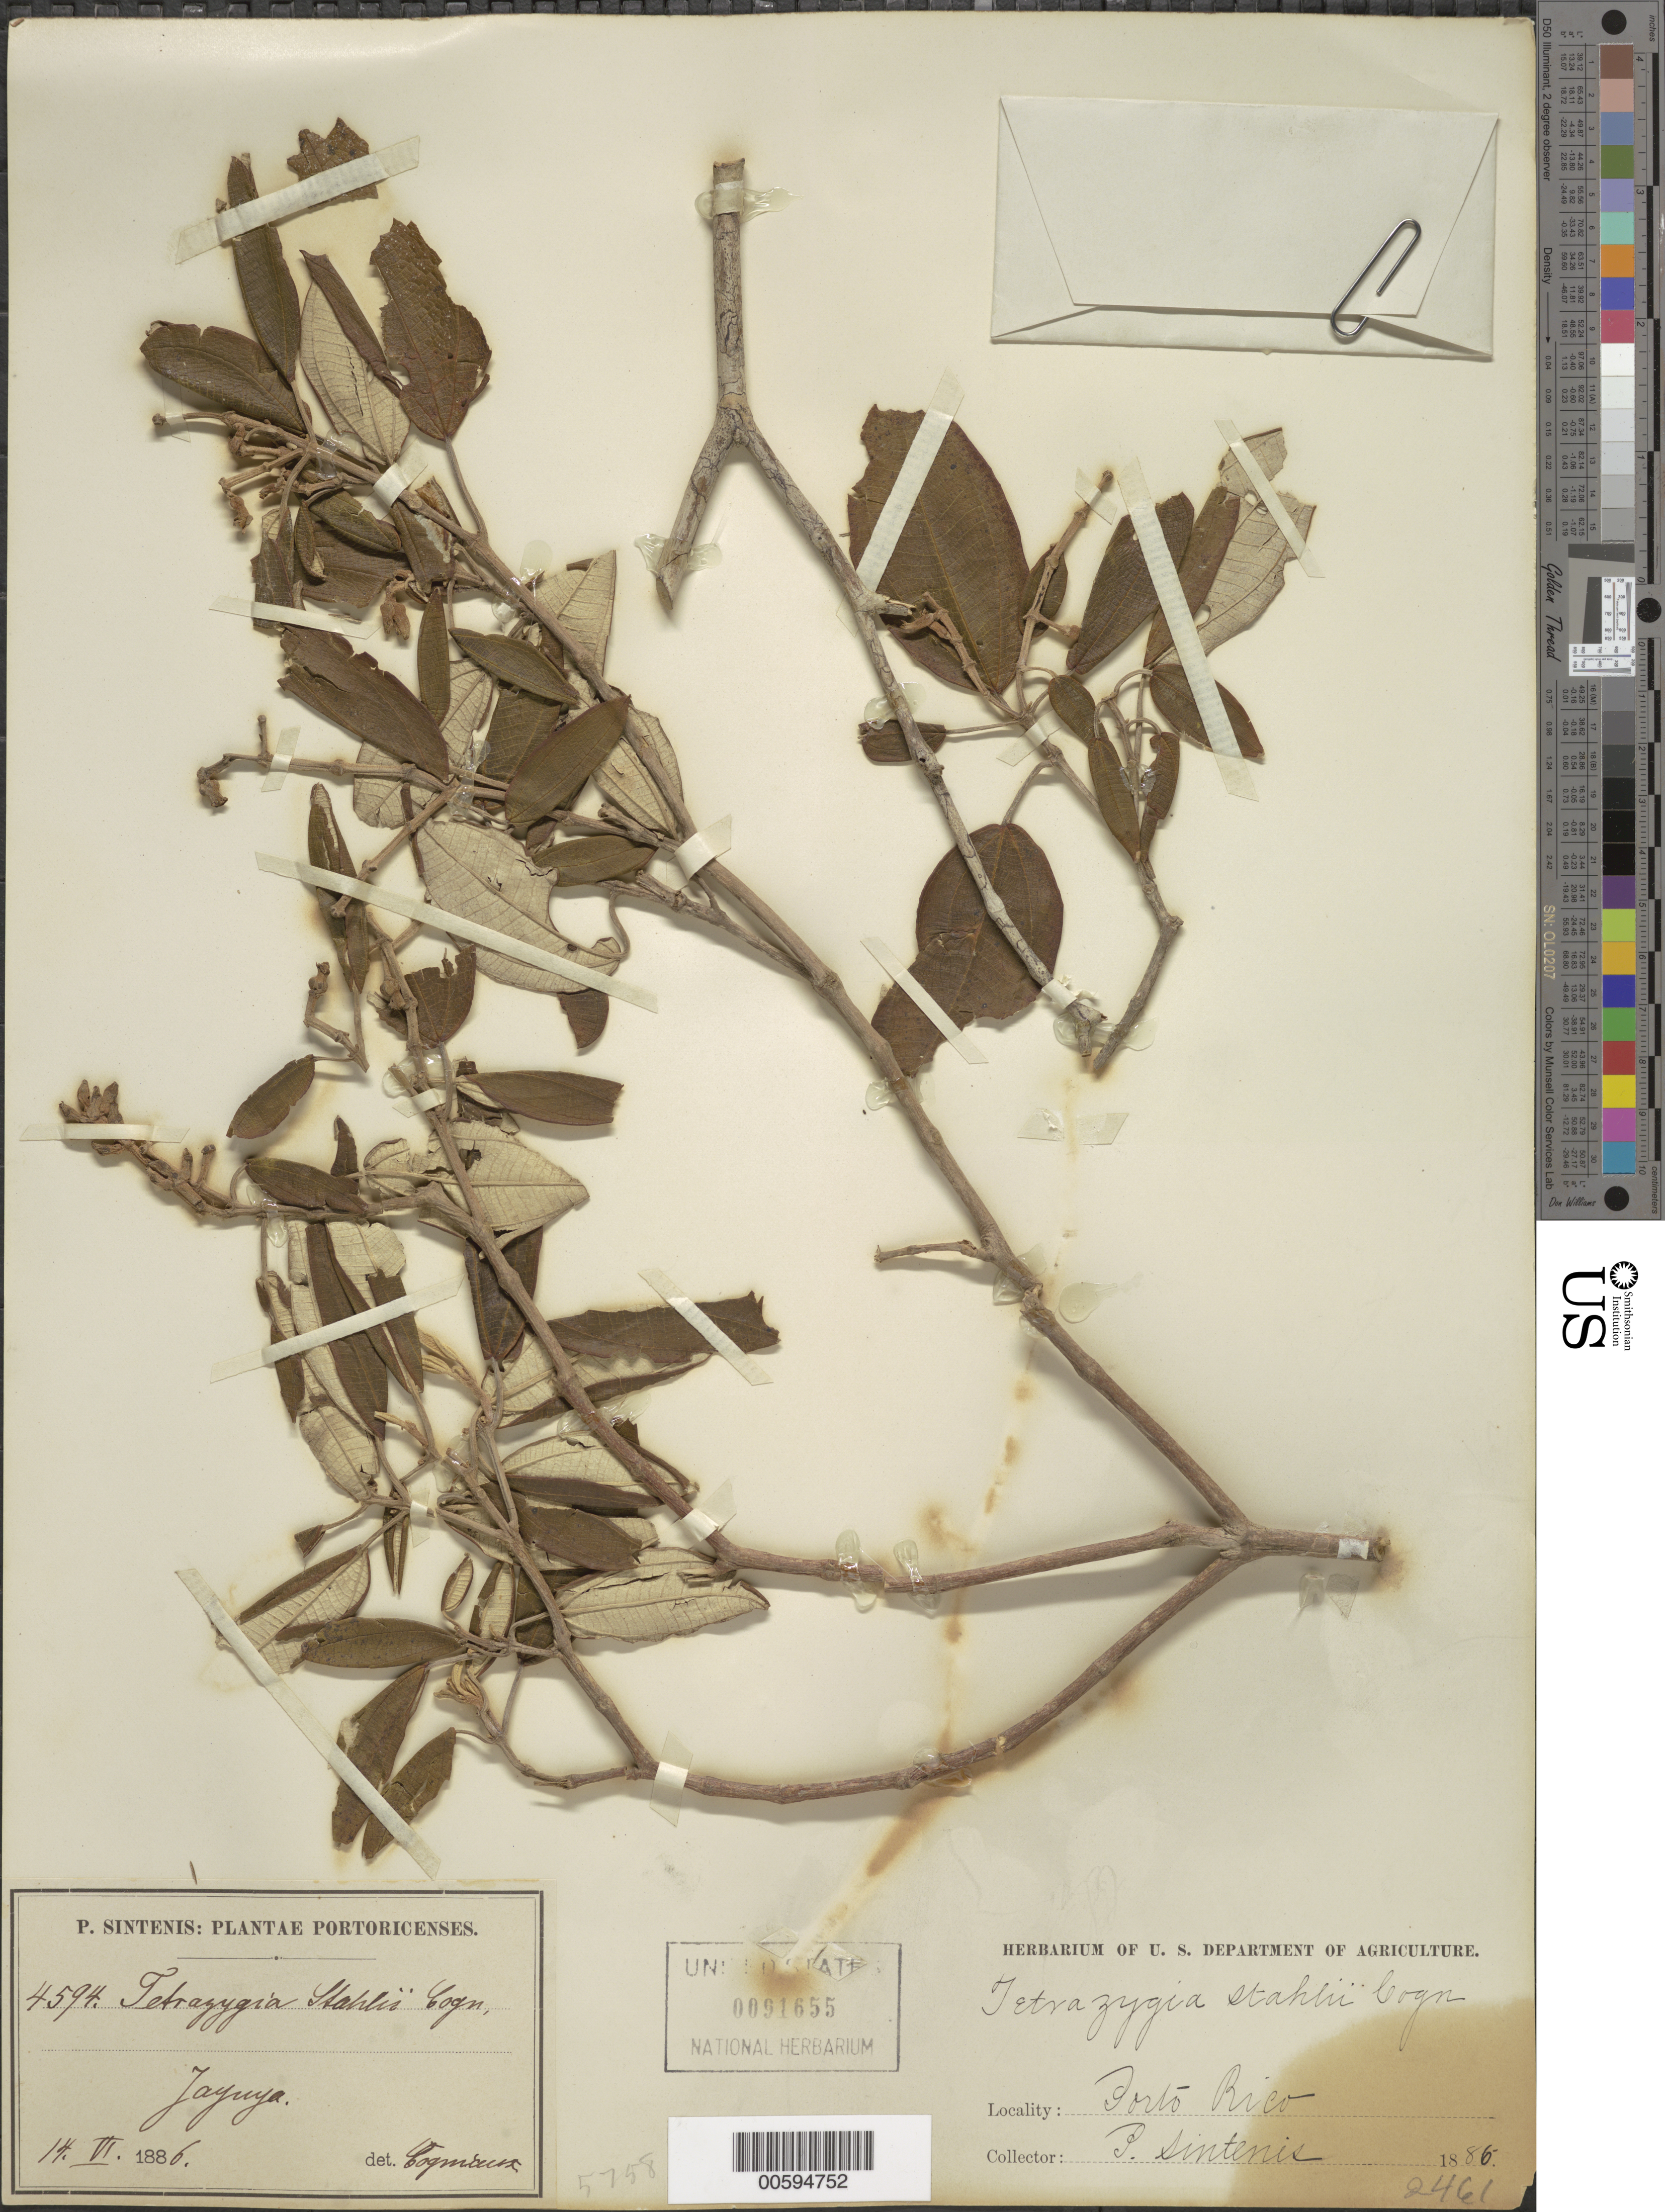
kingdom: Plantae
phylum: Tracheophyta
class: Magnoliopsida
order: Myrtales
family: Melastomataceae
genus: Tetrazygia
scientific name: Tetrazygia stahlii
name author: Cogn.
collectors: P. Sintenis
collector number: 4594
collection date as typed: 14 Jun 1886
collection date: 1886-06-14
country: Puerto Rico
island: Greater Antilles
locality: Jayuya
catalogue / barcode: US 91655